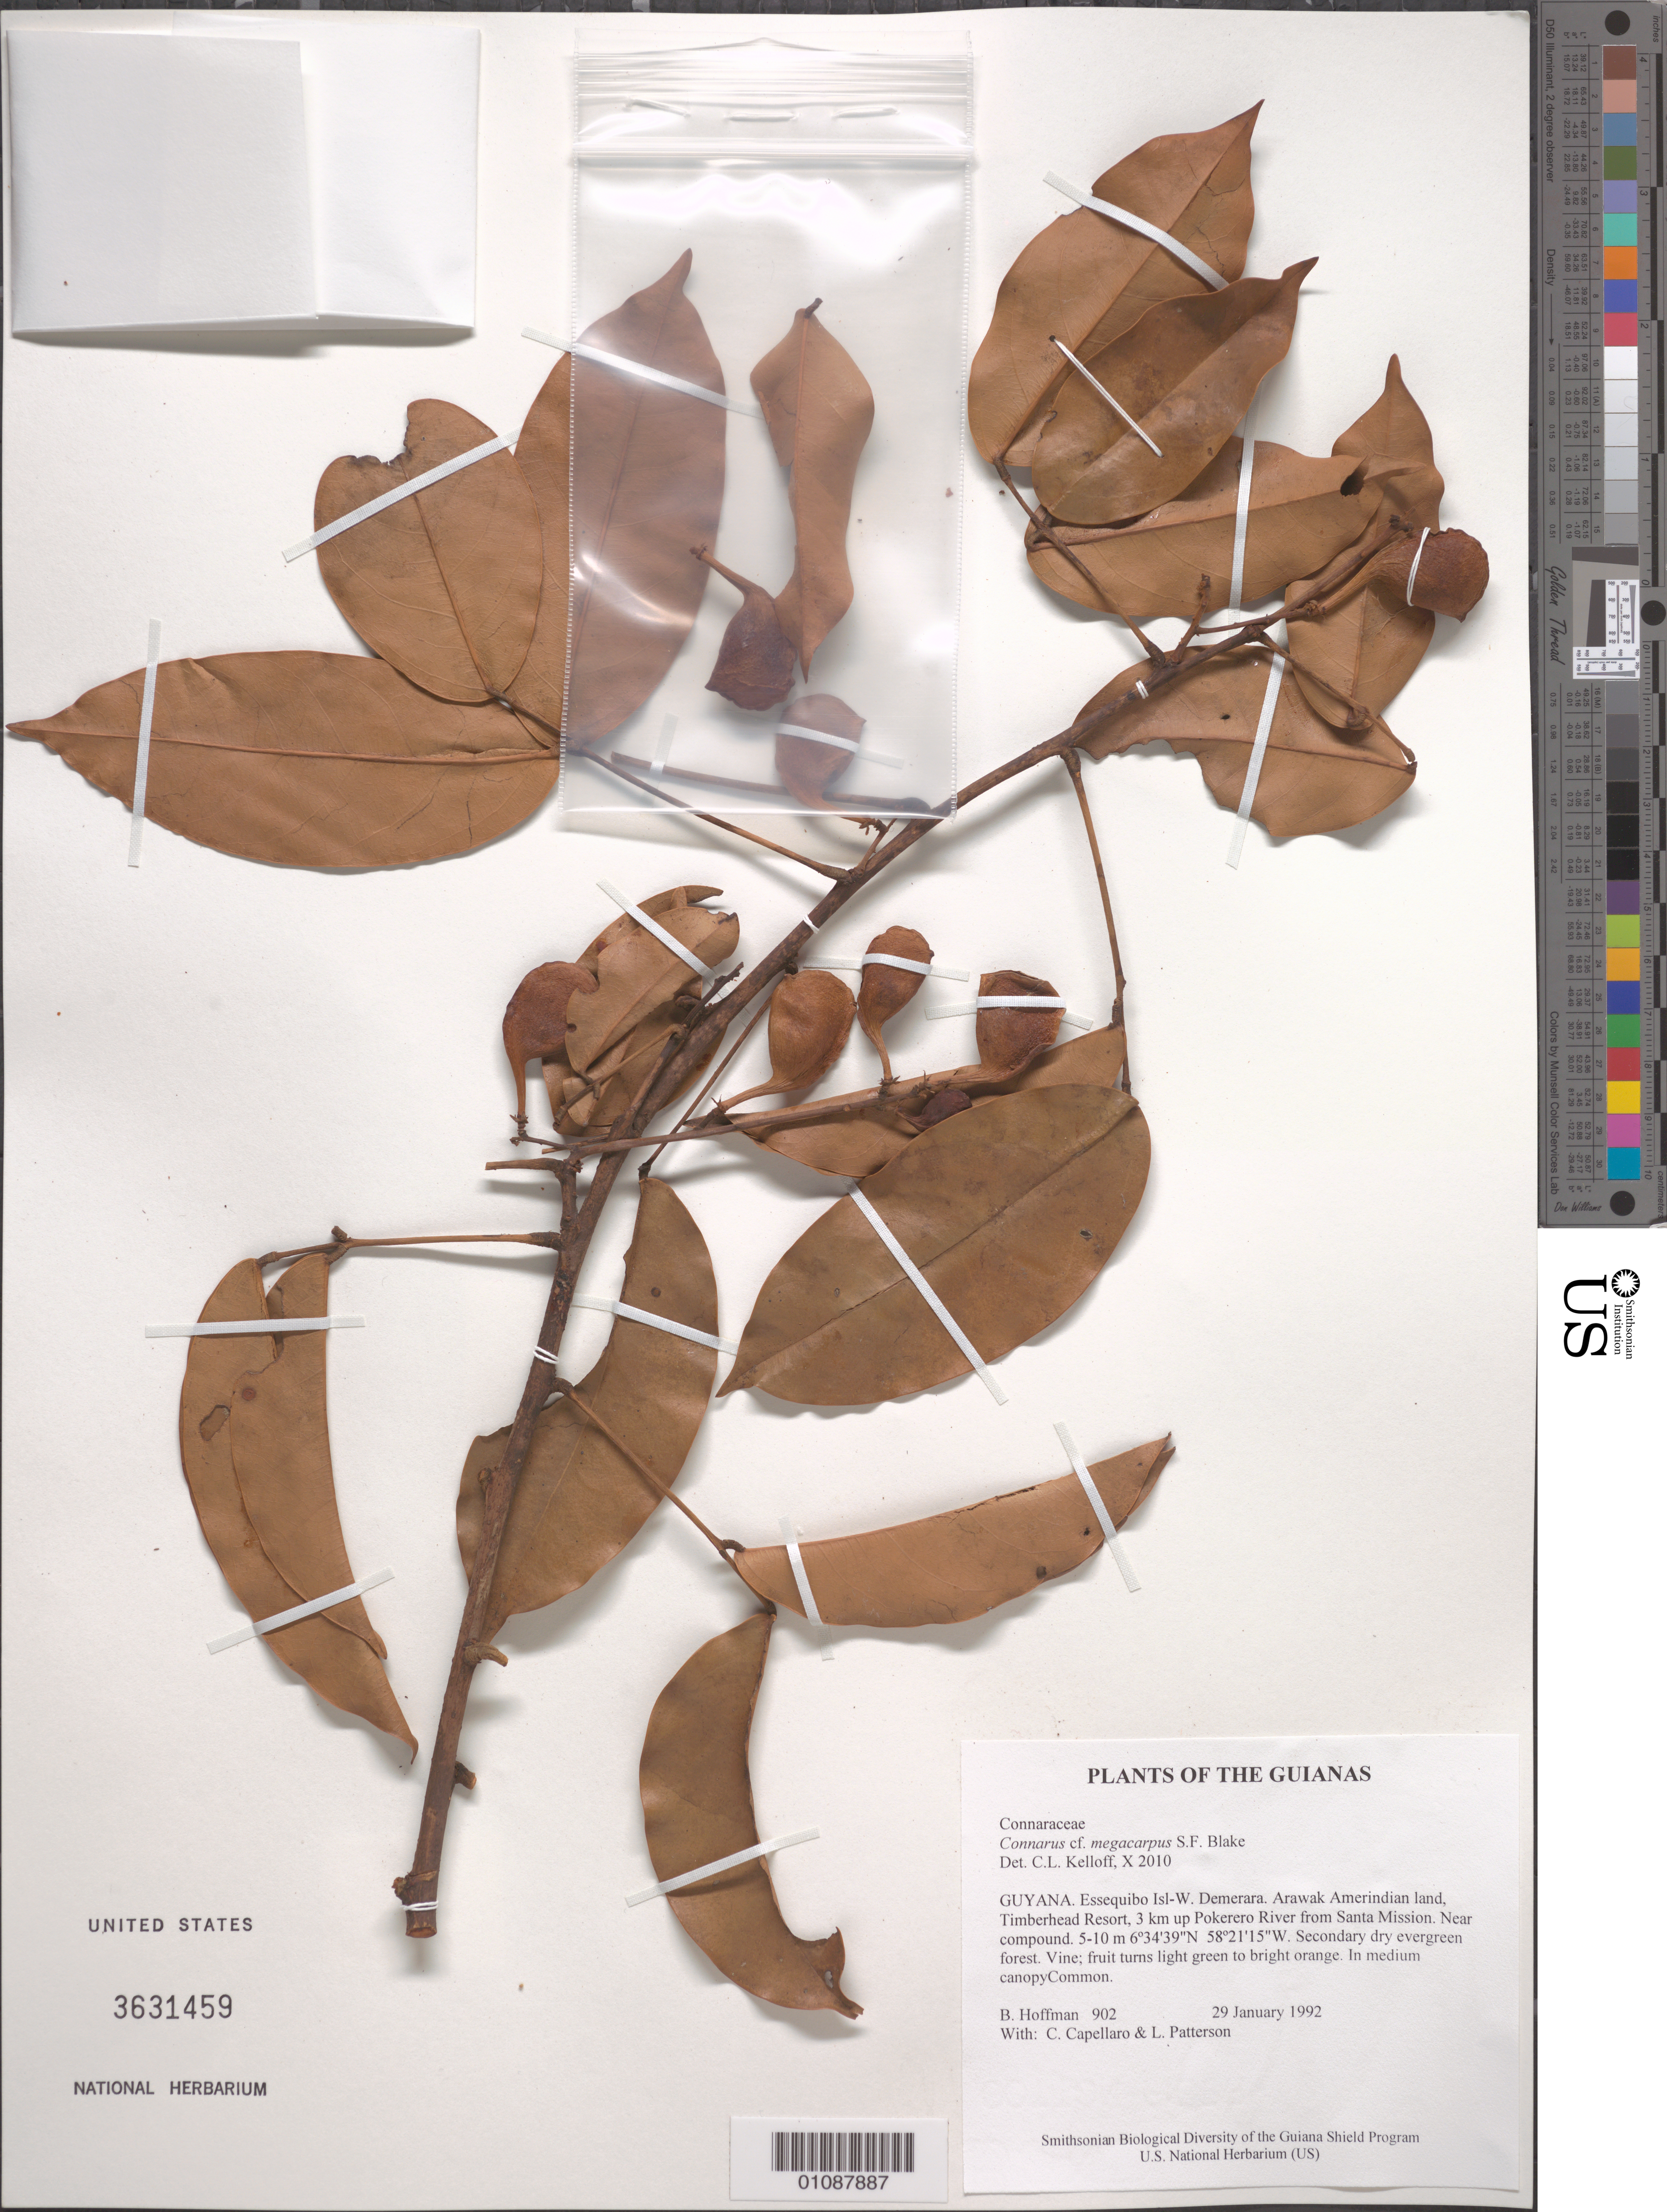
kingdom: Plantae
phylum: Tracheophyta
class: Magnoliopsida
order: Oxalidales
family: Connaraceae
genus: Connarus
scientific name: Connarus megacarpus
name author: S.F. Blake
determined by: Kelloff, Carol L., (US), Smithsonian Institution - National Museum of Natural History (UNITED STATES)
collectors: B. Hoffman, C. Capellaro & L. Patterson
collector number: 902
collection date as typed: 29 January 1992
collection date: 1992-01-29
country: Guyana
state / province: Essequibo Isl-W. Demerara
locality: Arawak Amerindian land, Timberhead Resort, 3 km up Pokerero River from Santa Mission. Near compound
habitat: Secondary dry evergreen forest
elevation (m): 5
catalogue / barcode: US 3631459